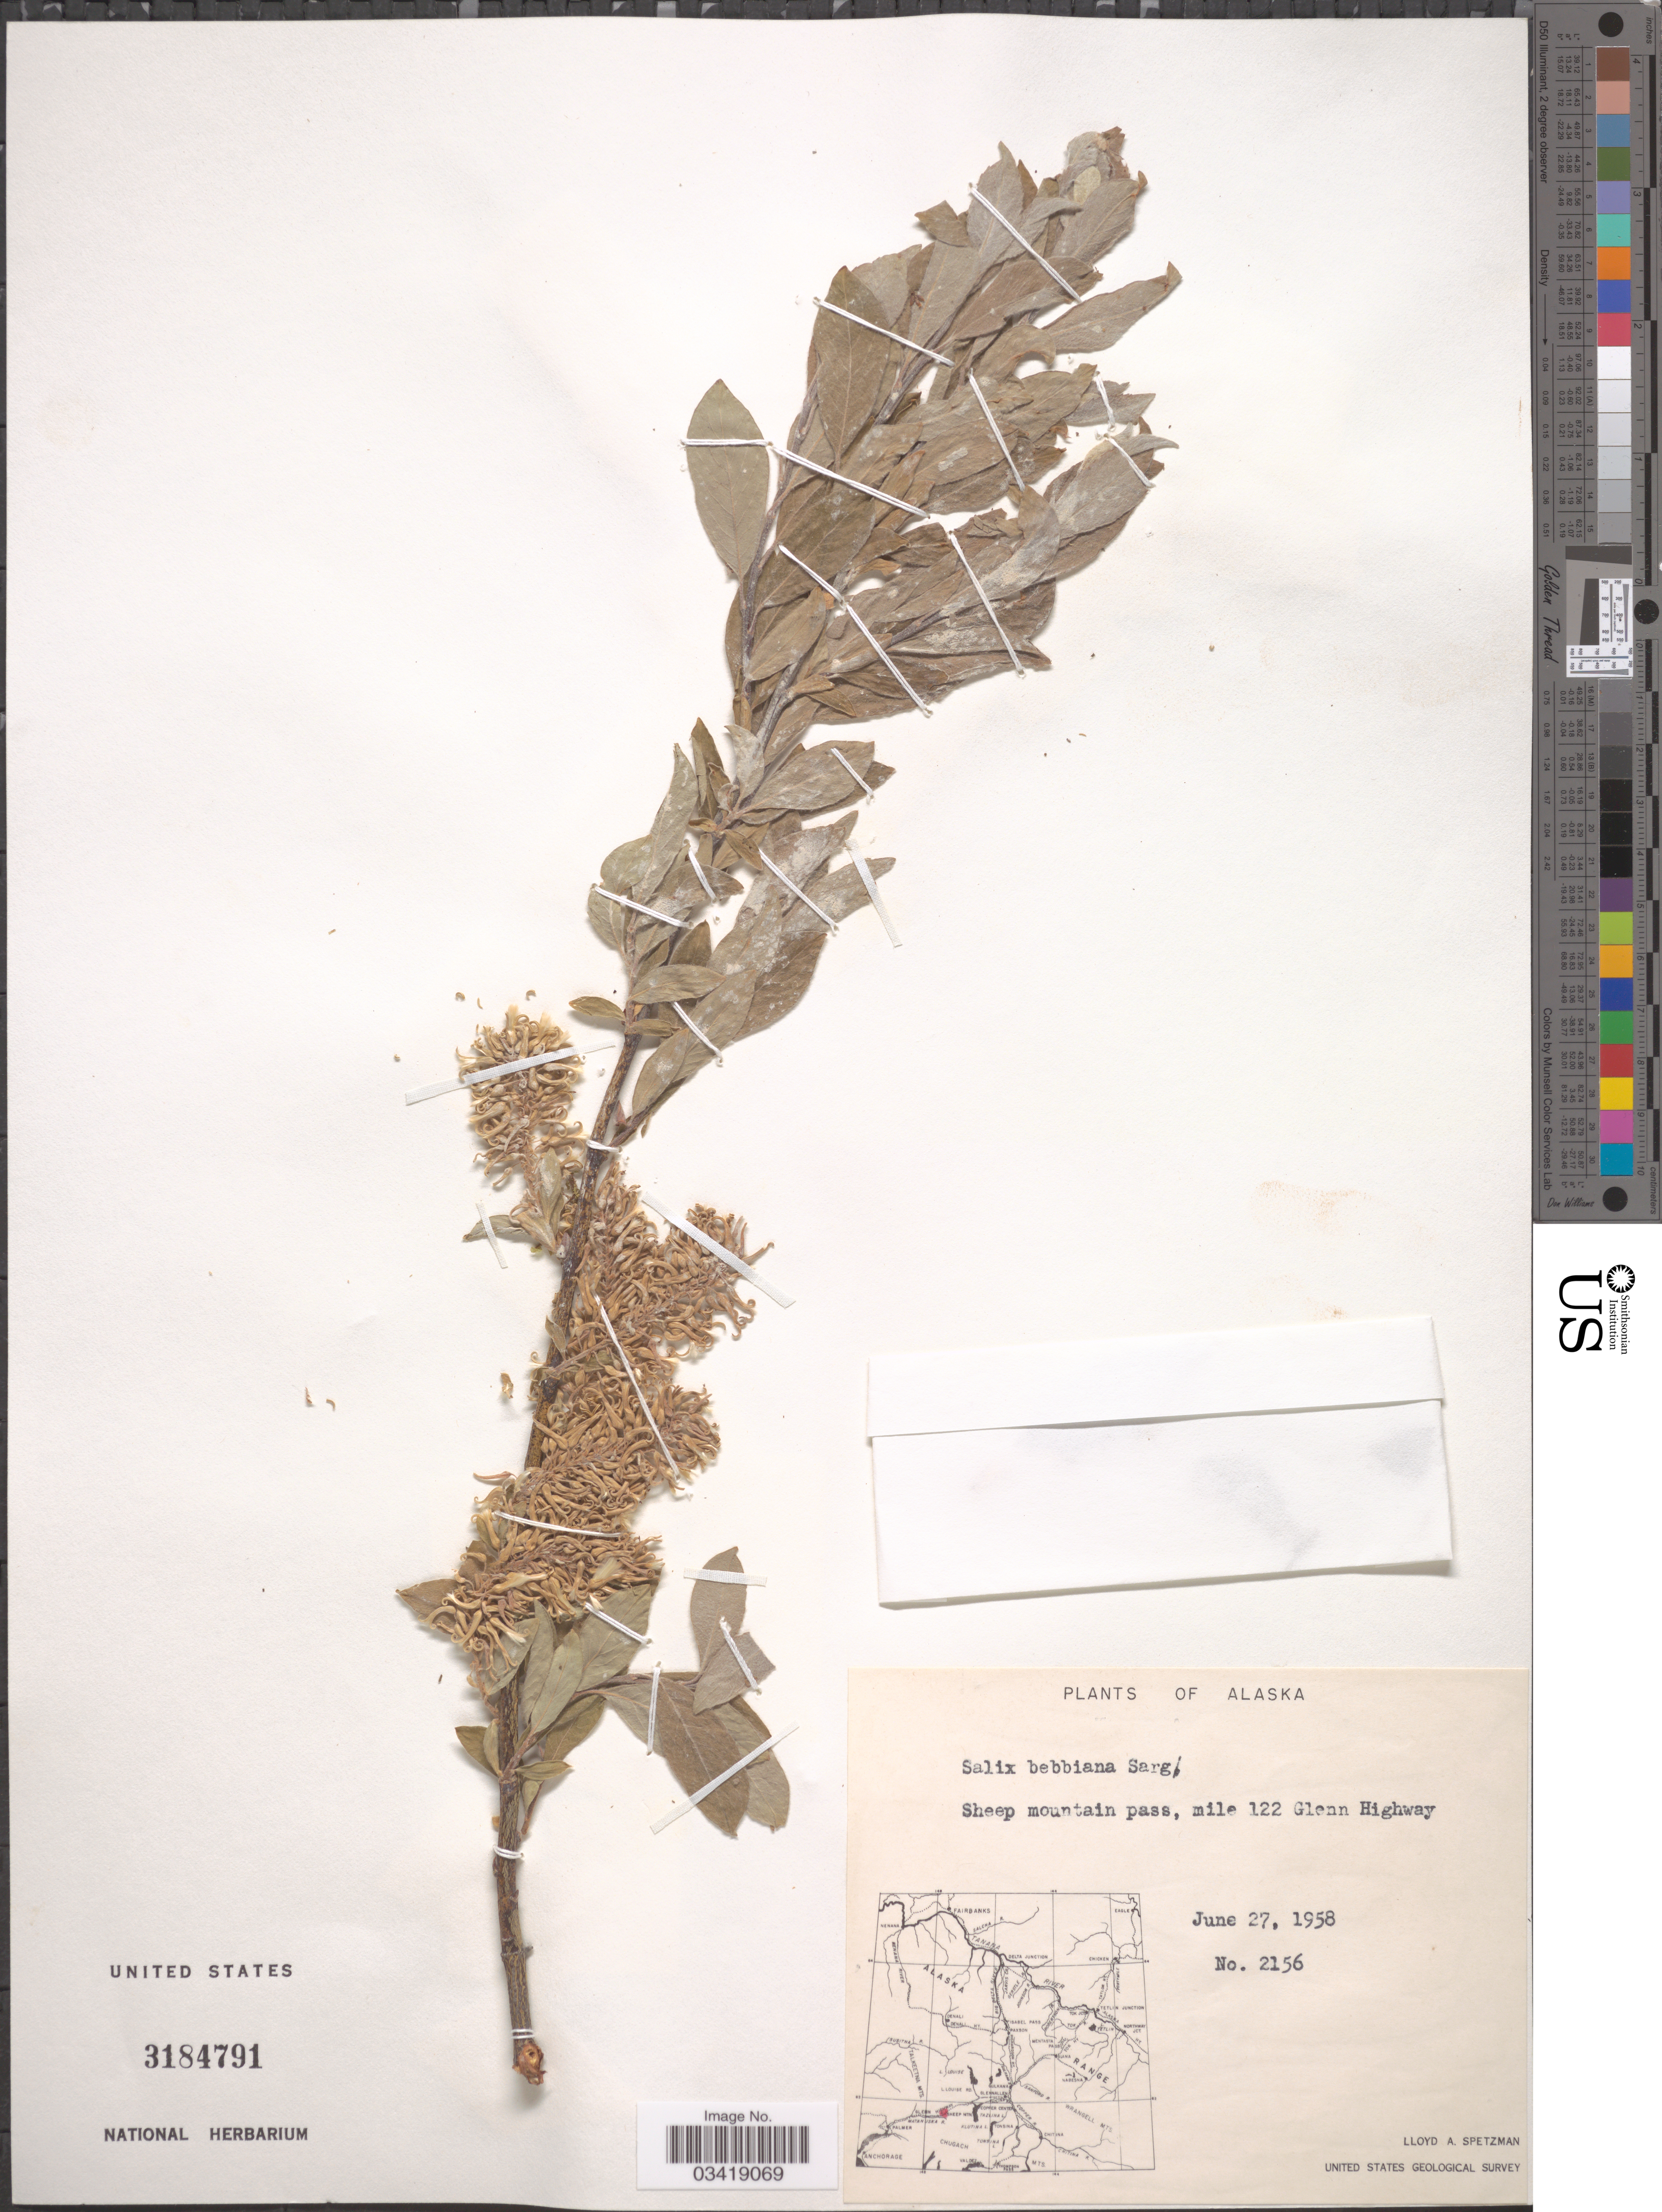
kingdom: Plantae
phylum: Tracheophyta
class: Magnoliopsida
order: Malpighiales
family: Salicaceae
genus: Salix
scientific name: Salix bebbiana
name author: Sarg.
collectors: L. Spetzman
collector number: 2156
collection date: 1958-06-27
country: United States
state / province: Alaska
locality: Sheep mountain pass, mile 122 Glenn Highway.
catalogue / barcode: US 3184791